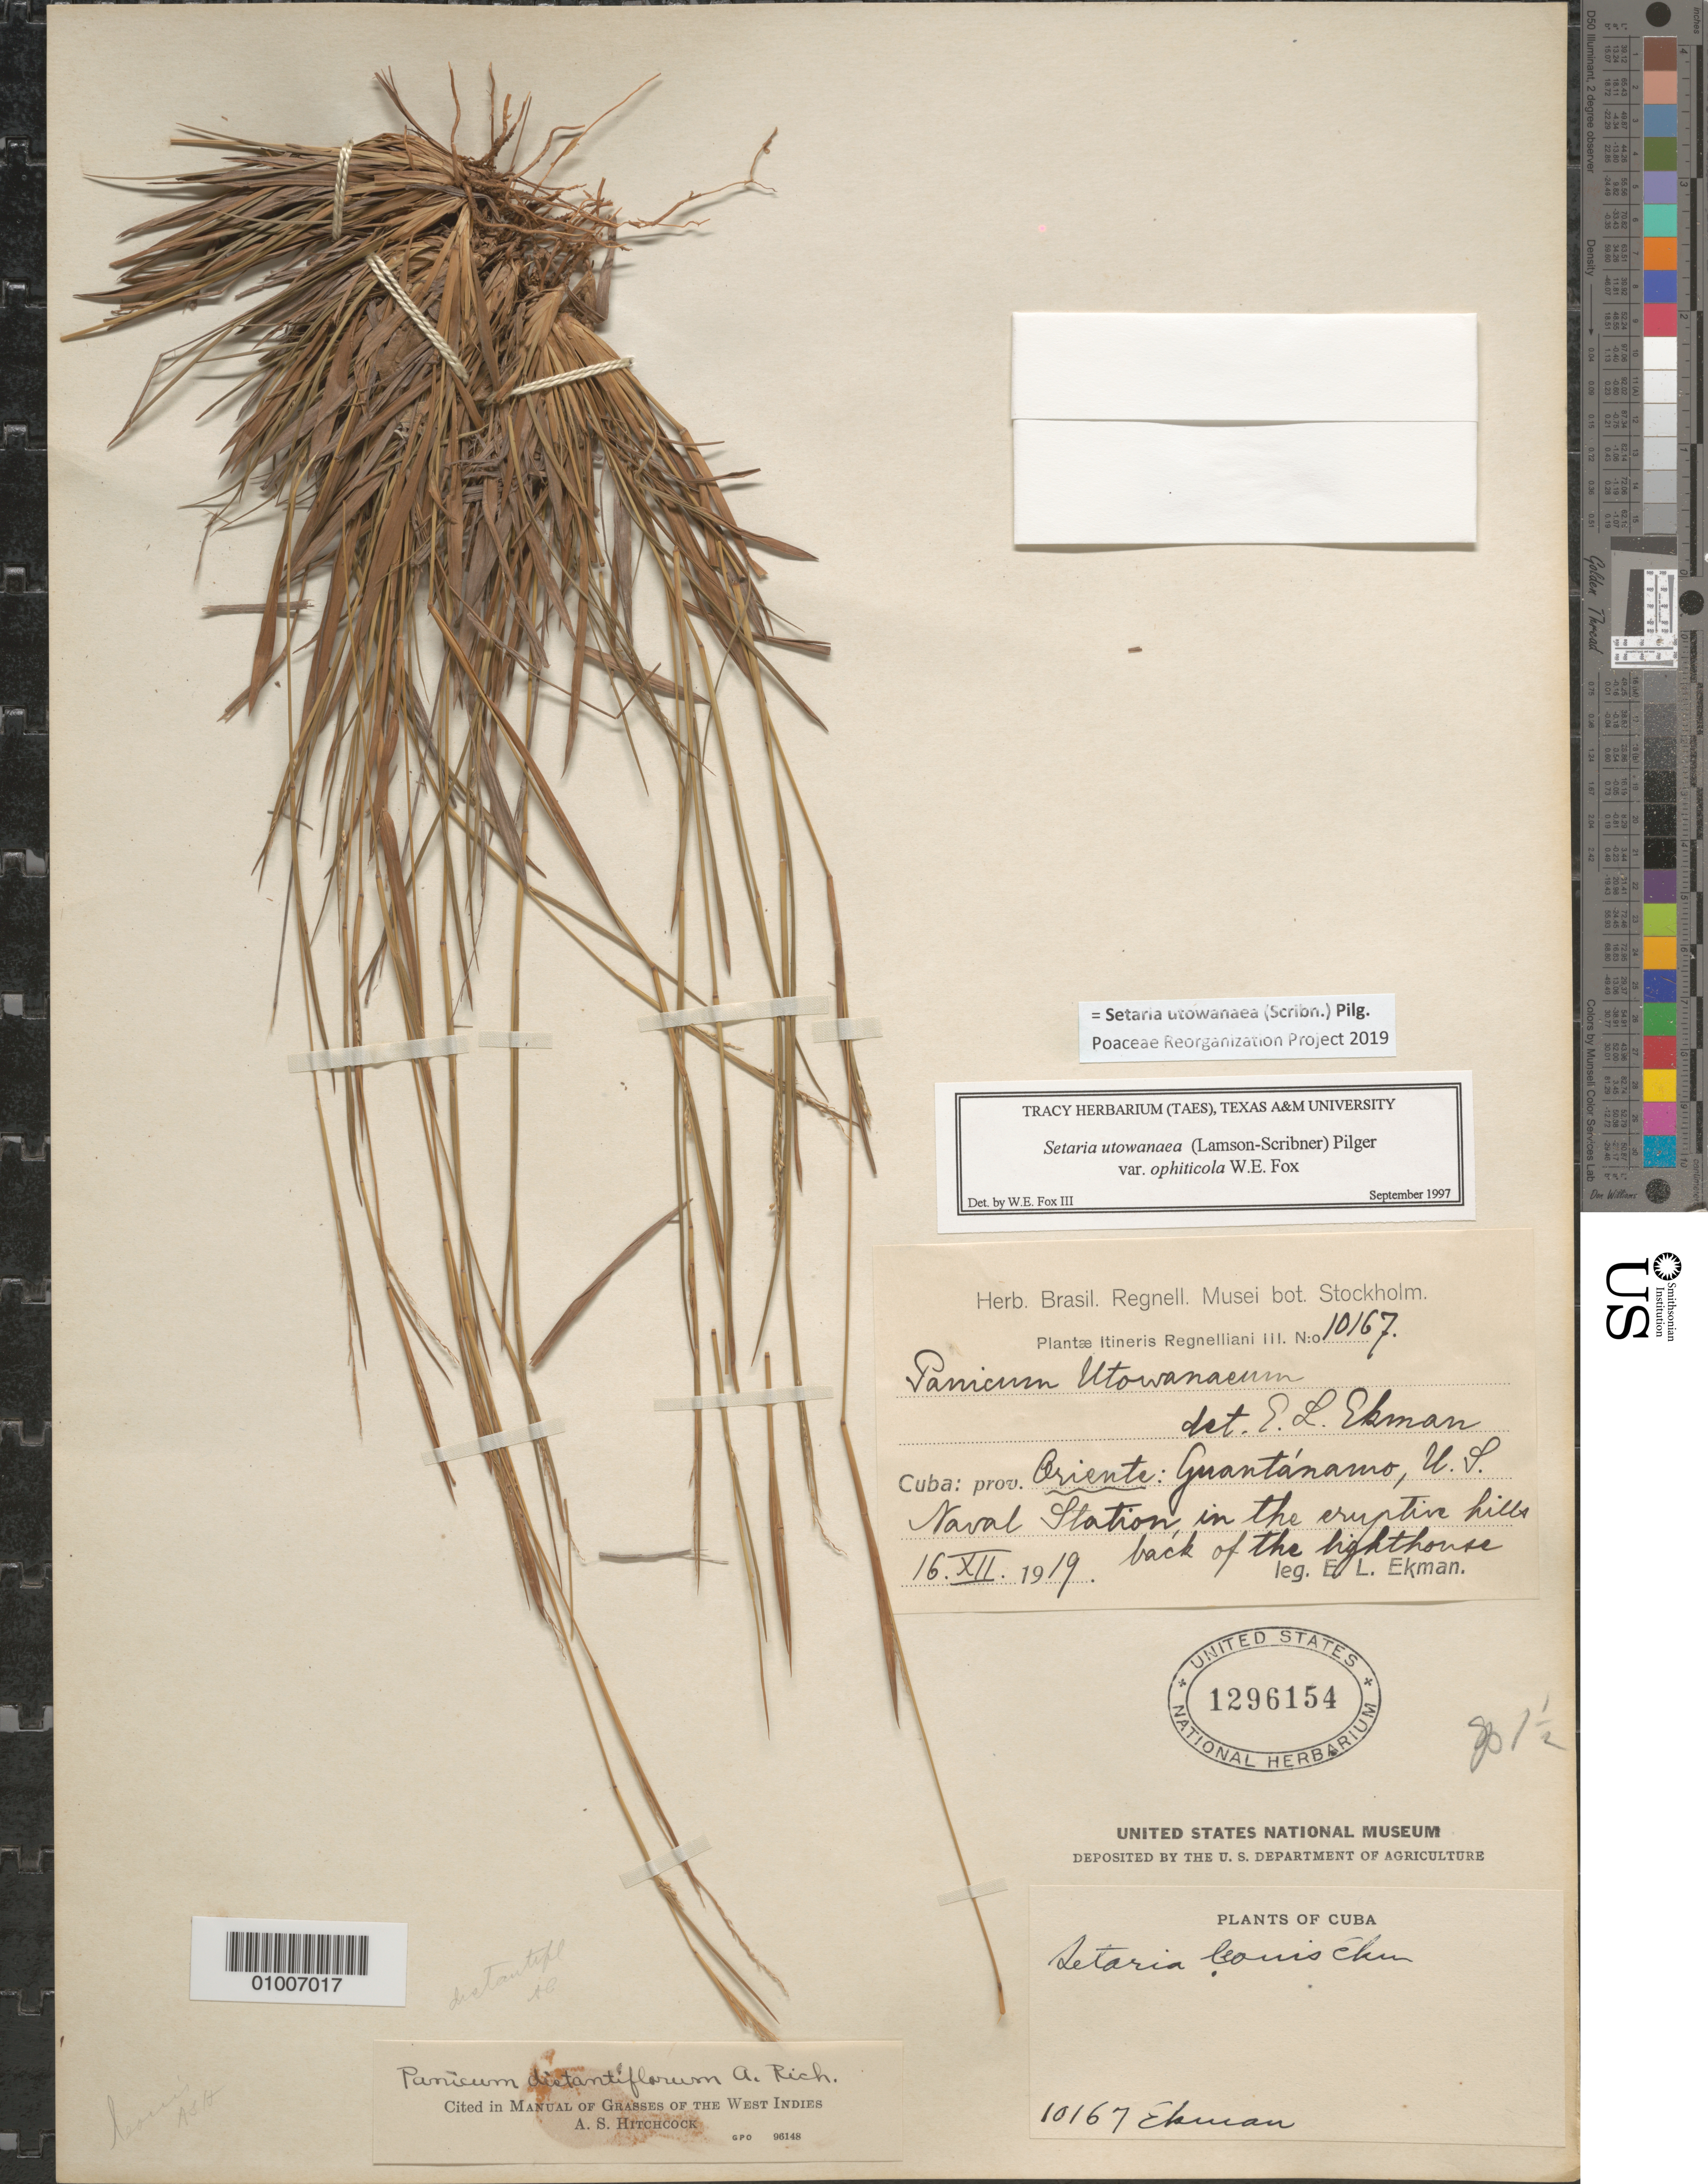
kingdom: Plantae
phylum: Tracheophyta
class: Liliopsida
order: Poales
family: Poaceae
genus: Setaria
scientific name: Setaria utowanaea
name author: (Scribn.) Pilg.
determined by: Poaceae Reorganization Project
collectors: E. L. Ekman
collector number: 10167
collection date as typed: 16 Dec 1919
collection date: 1919-12-16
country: Cuba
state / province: Guantánamo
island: Cuba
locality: Naval Station, in the eruption hills back of the lighthouse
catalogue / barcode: US 1296154